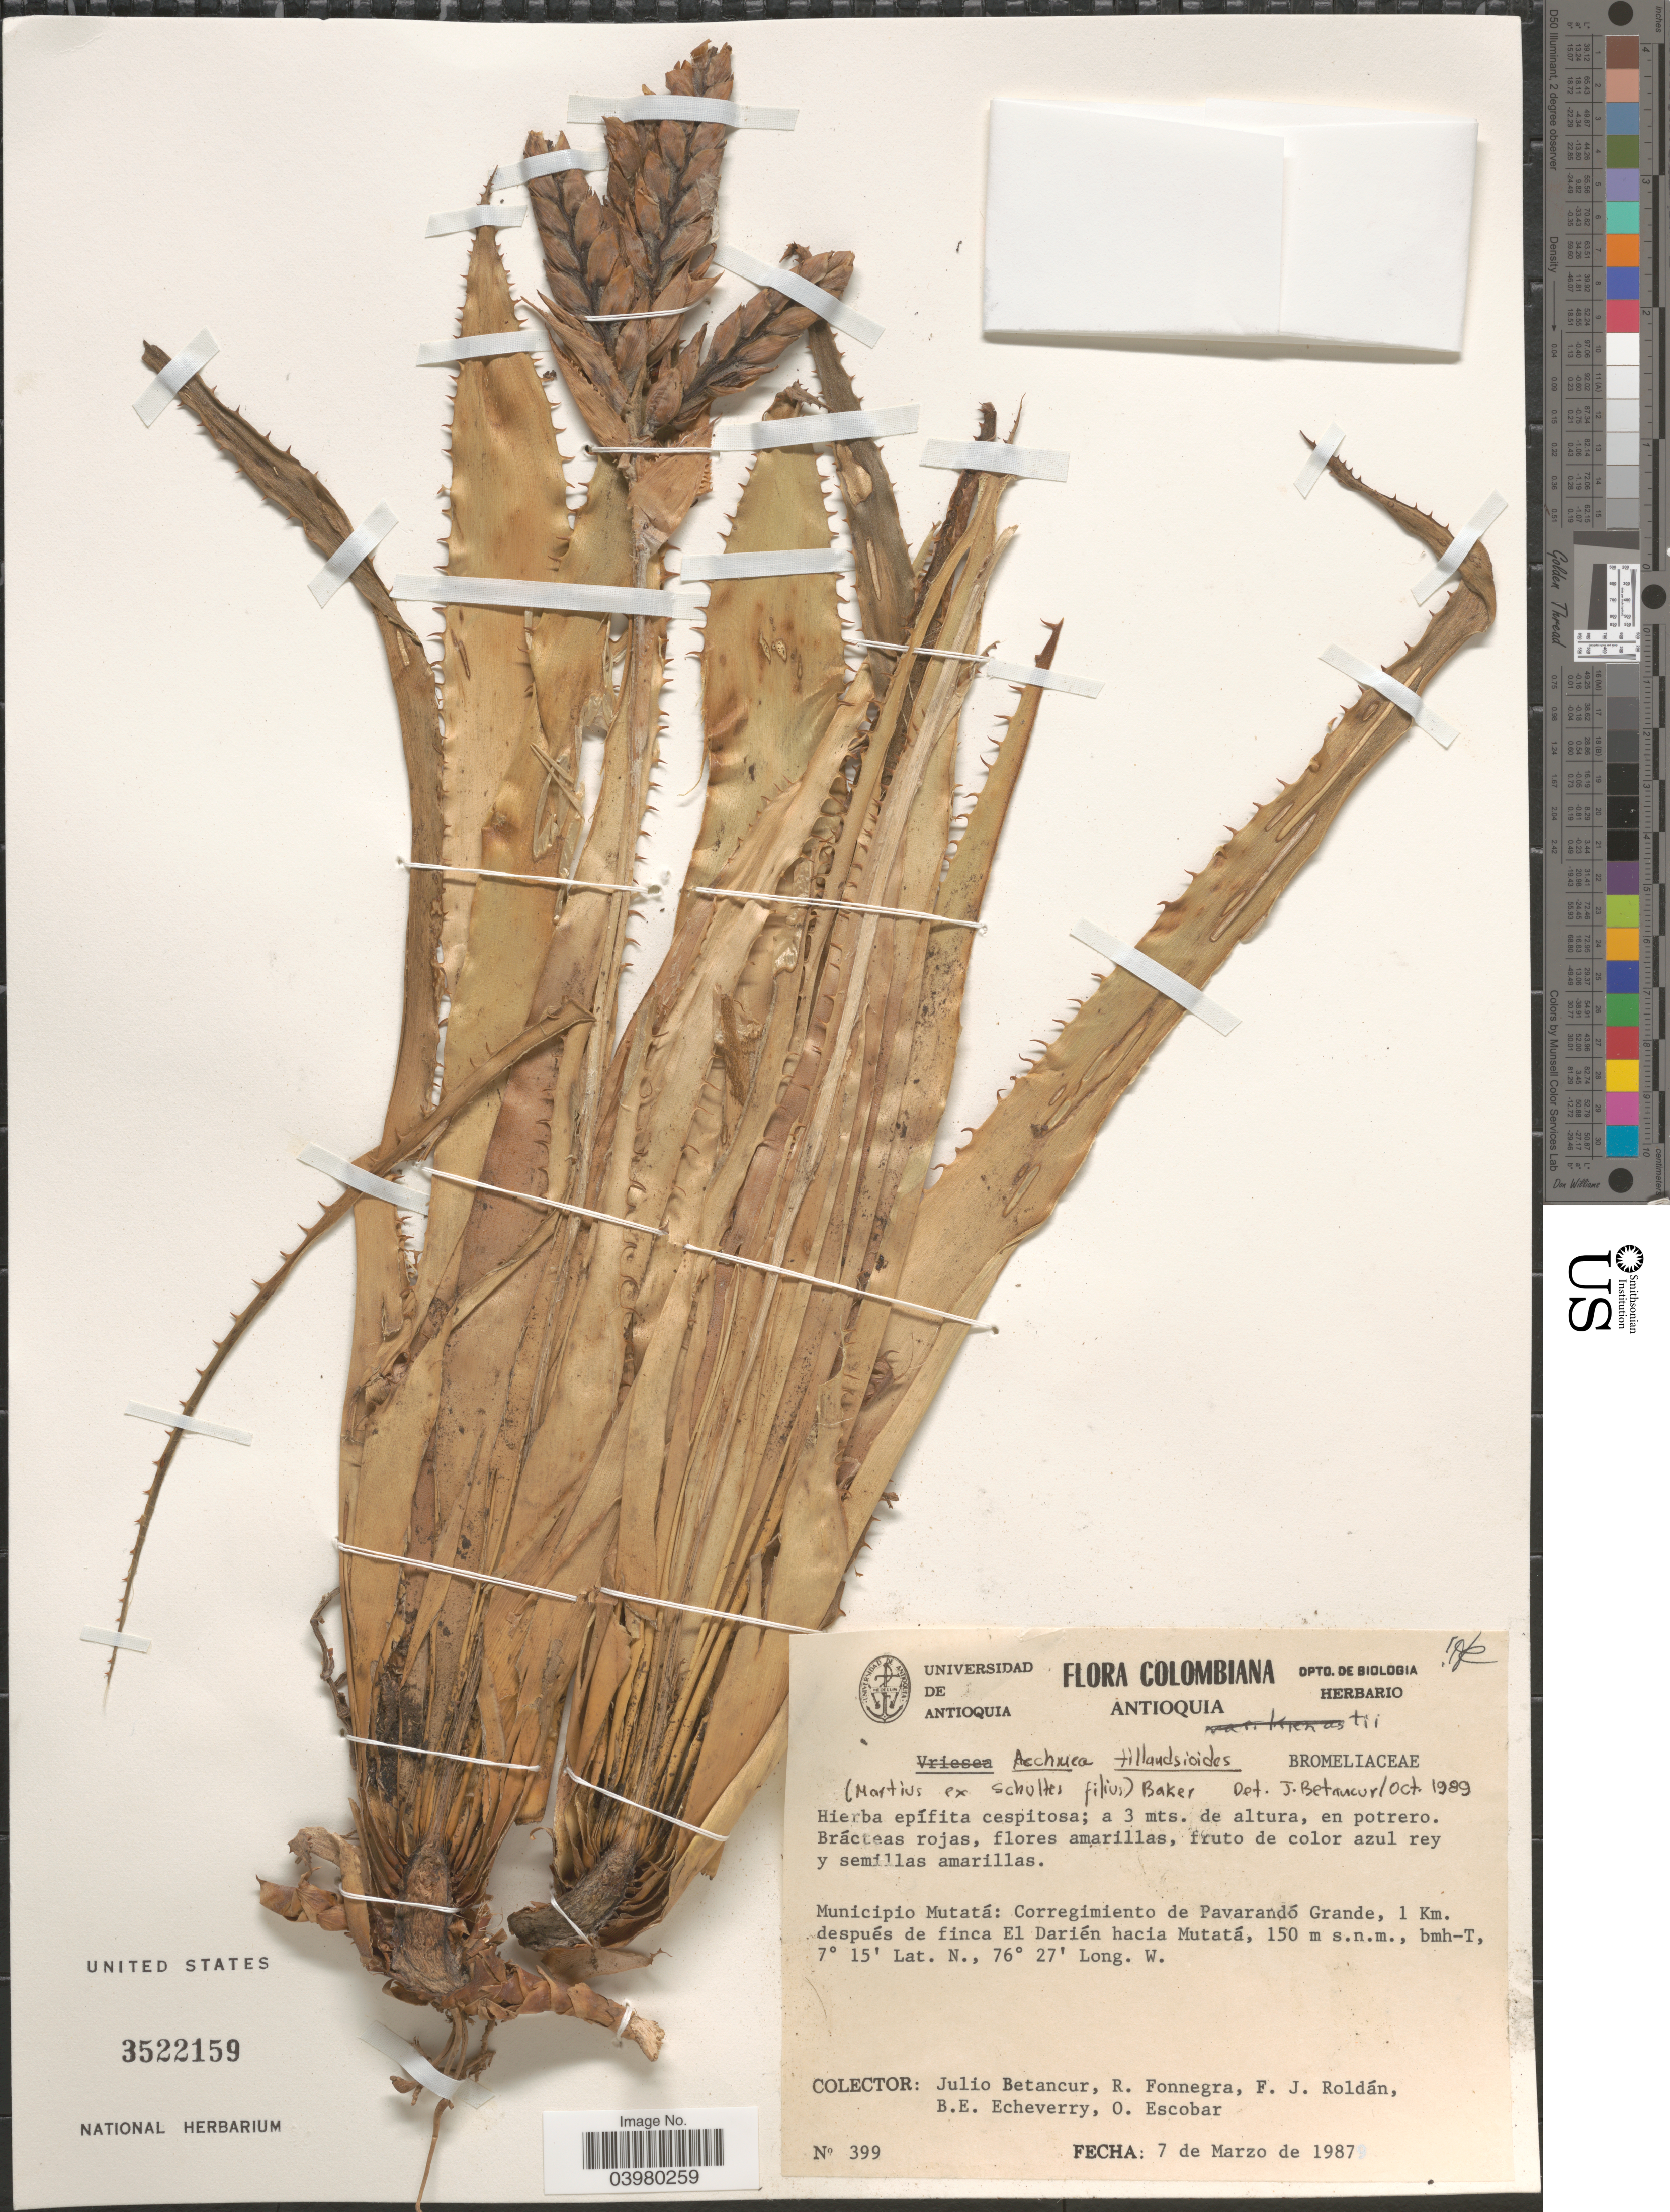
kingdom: Plantae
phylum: Tracheophyta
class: Liliopsida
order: Poales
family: Bromeliaceae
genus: Aechmea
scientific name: Aechmea tillandsioides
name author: (Mart. ex Schult. & Schult. f.) Baker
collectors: J. Betancur, R. Fonnegra G., F. J. Roldán, B. Echeverry & O. Escobar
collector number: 399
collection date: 1987-03-07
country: Colombia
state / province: Antioquia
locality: Municipio Mutatá: Corregimiento de Pavarandó Grande, 1 Km. después de finca El Darién hacia Mutatá.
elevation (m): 150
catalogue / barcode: US 3522159